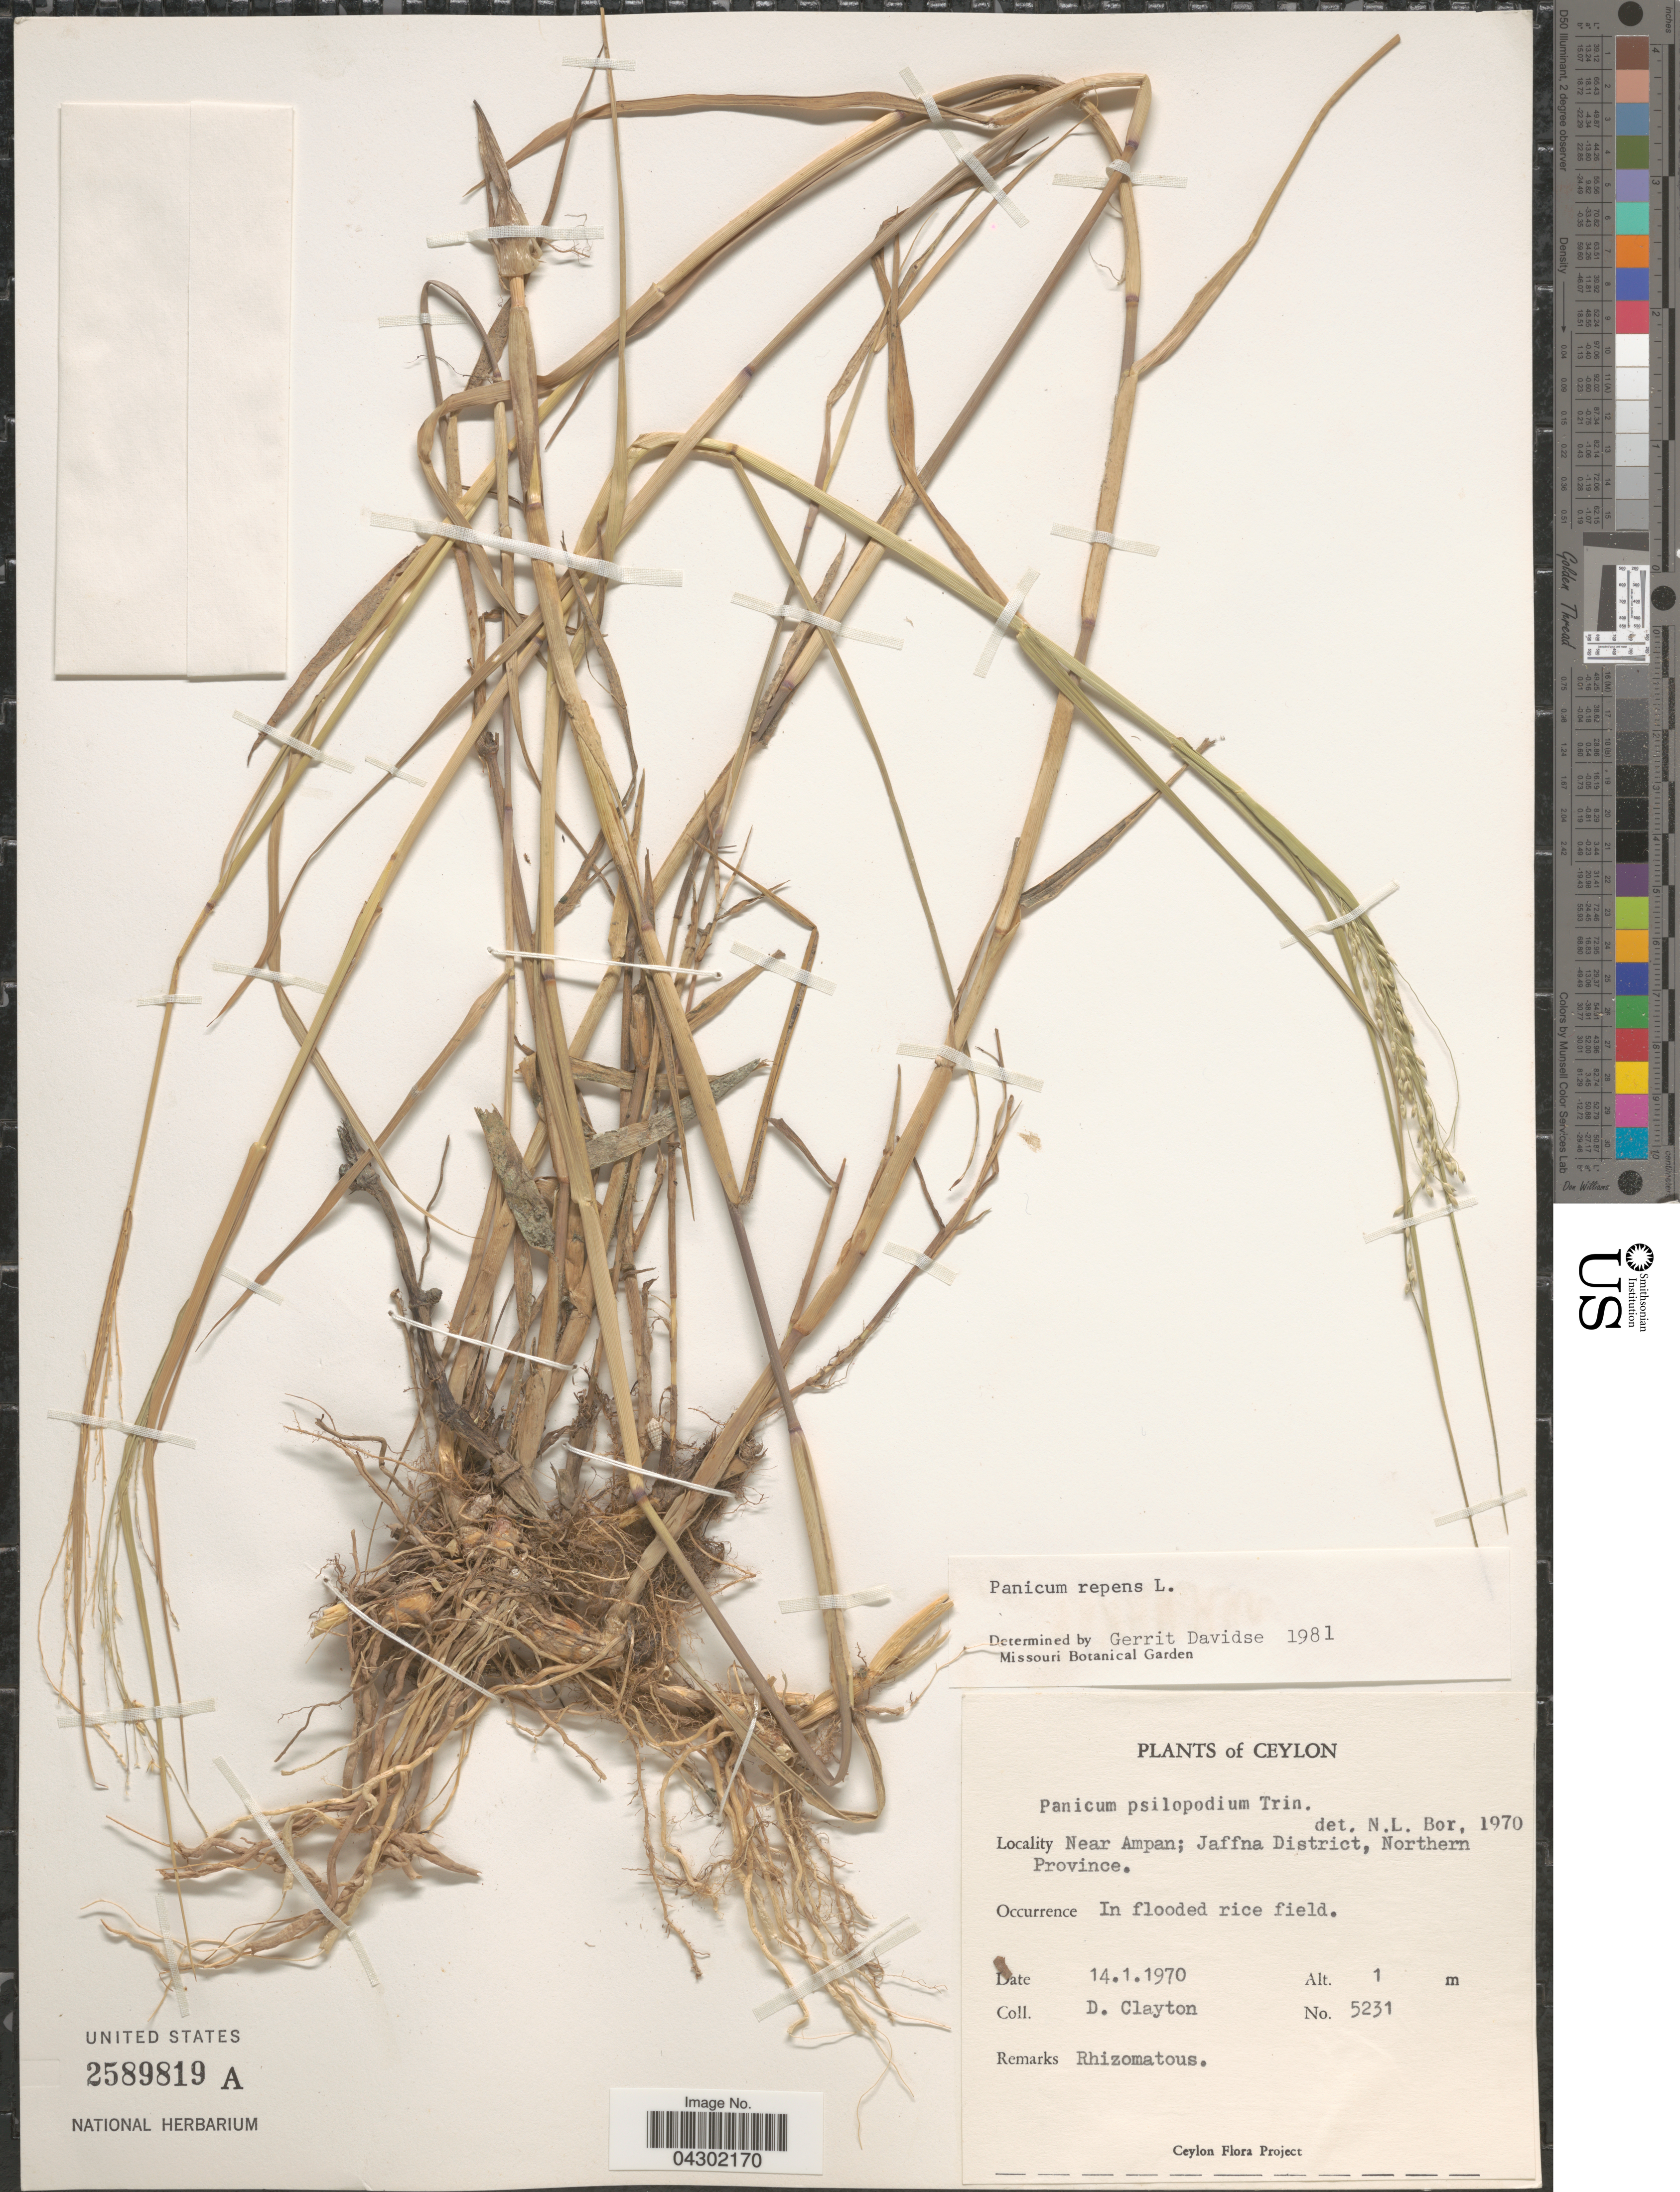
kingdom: Plantae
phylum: Tracheophyta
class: Liliopsida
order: Poales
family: Poaceae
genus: Panicum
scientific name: Panicum repens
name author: L.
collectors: D. Clayton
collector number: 5231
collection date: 1970-01-14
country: Sri Lanka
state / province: Northern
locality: Ceylon. Near Ampan; Jaffna District.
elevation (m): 1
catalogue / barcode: US 2589819A